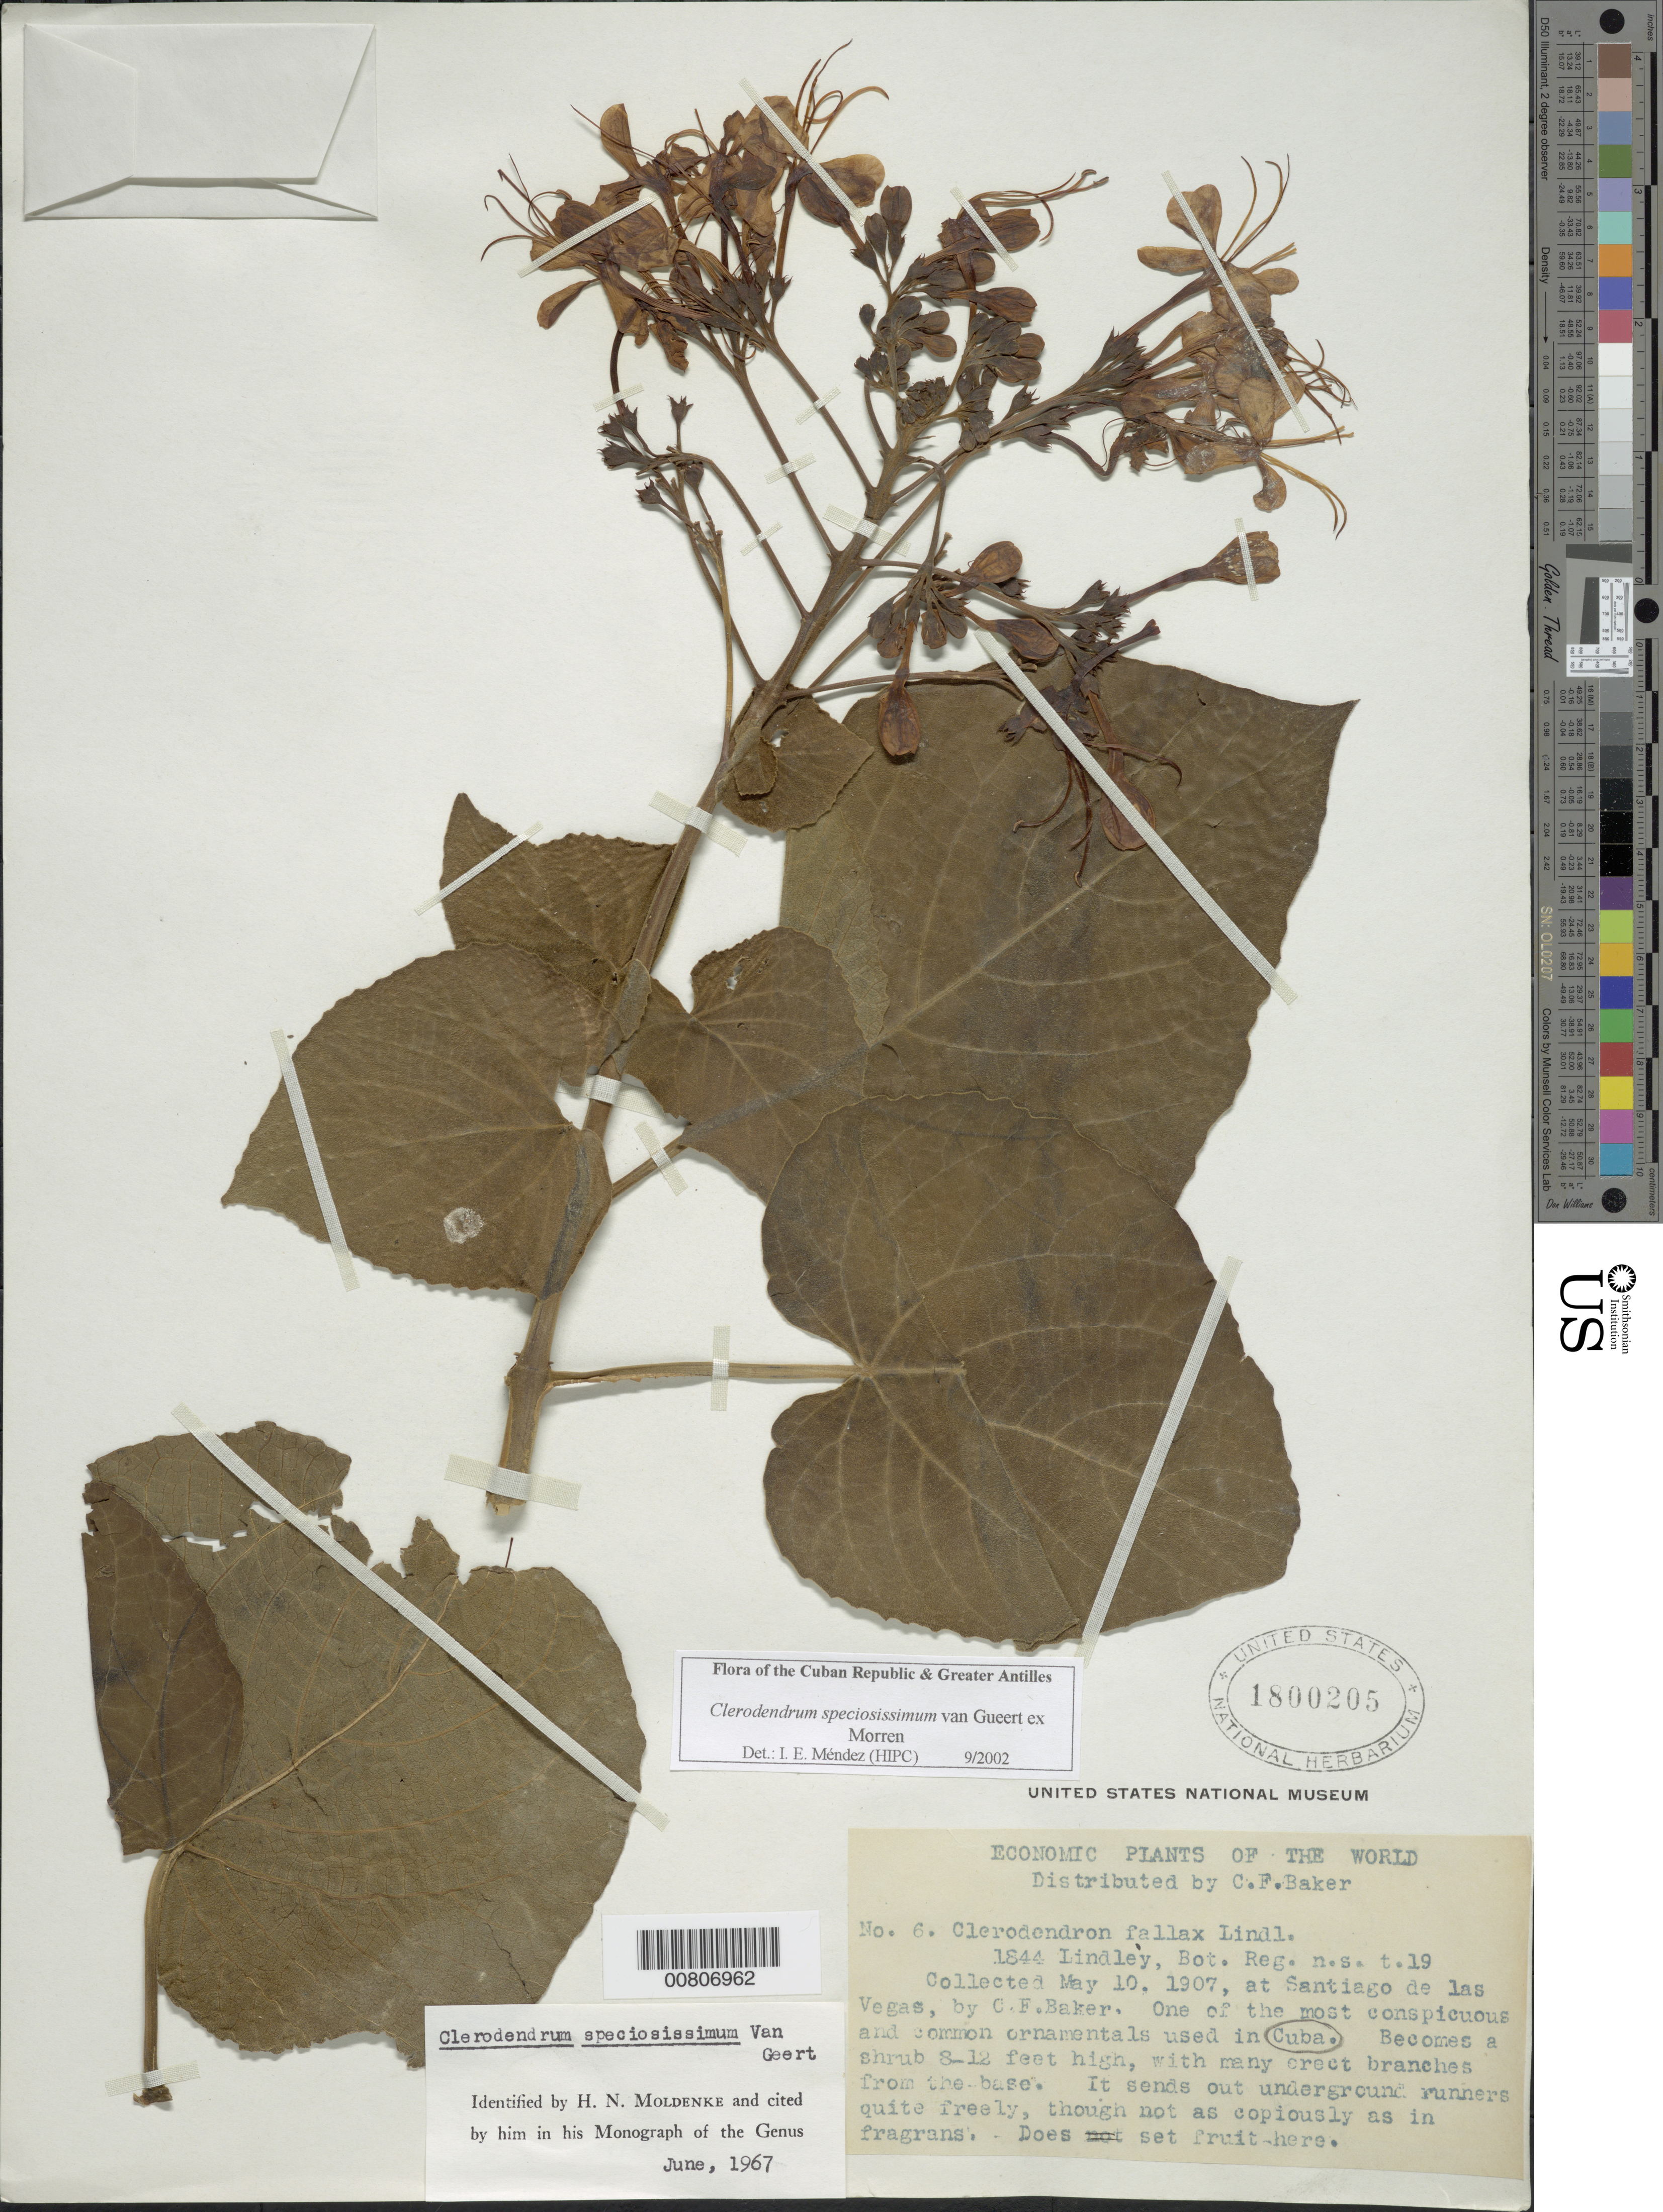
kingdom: Plantae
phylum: Tracheophyta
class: Magnoliopsida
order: Lamiales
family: Lamiaceae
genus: Clerodendrum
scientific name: Clerodendrum speciosissimum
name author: Drapiez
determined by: Méndez, Isidro E., (HIPC)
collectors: C. F. Baker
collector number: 6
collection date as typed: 10 May 1907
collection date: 1907-05-10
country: Cuba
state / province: La Habana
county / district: Municipio Boyeros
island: Cuba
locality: Santiago de las Vegas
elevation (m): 97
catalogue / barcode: US 1800205